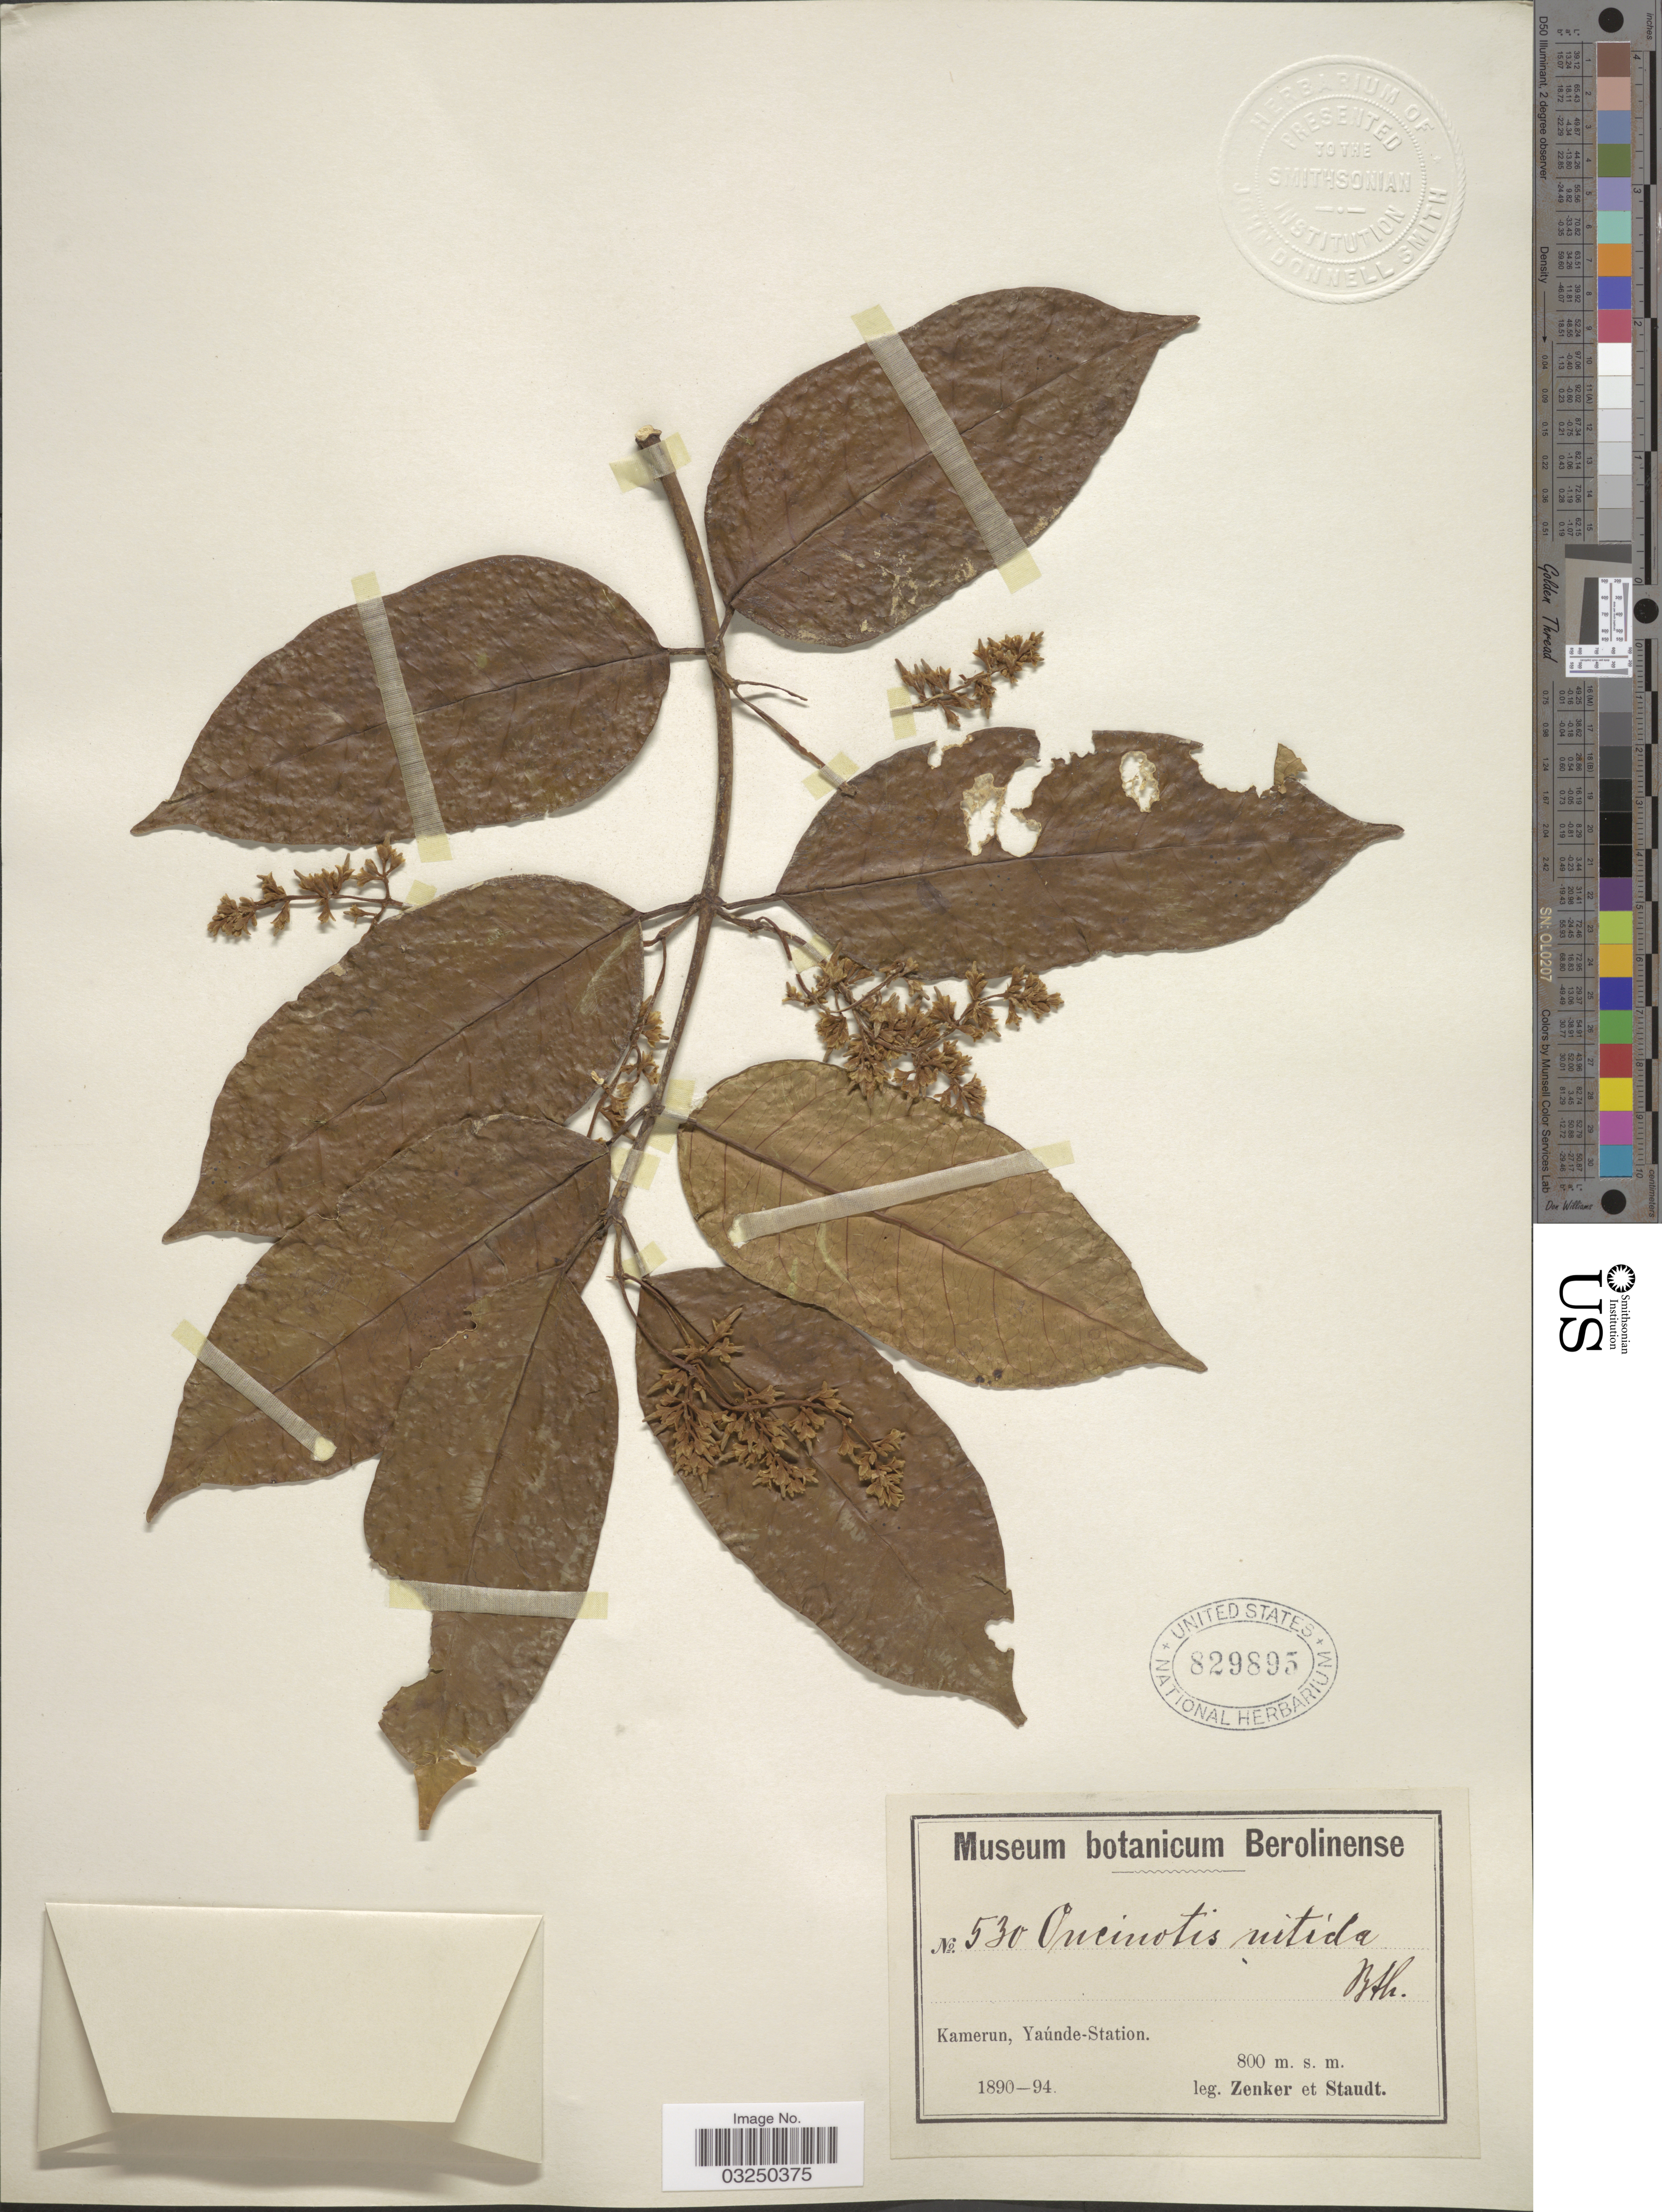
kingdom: Plantae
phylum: Tracheophyta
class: Magnoliopsida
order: Gentianales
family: Apocynaceae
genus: Oncinotis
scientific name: Oncinotis nitida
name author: Benth.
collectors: Zenker, -- & -. Staudt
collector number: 530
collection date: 1890/1894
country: Cameroon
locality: Kamerun, Yaúnde-Station.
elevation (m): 800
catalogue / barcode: US 829895